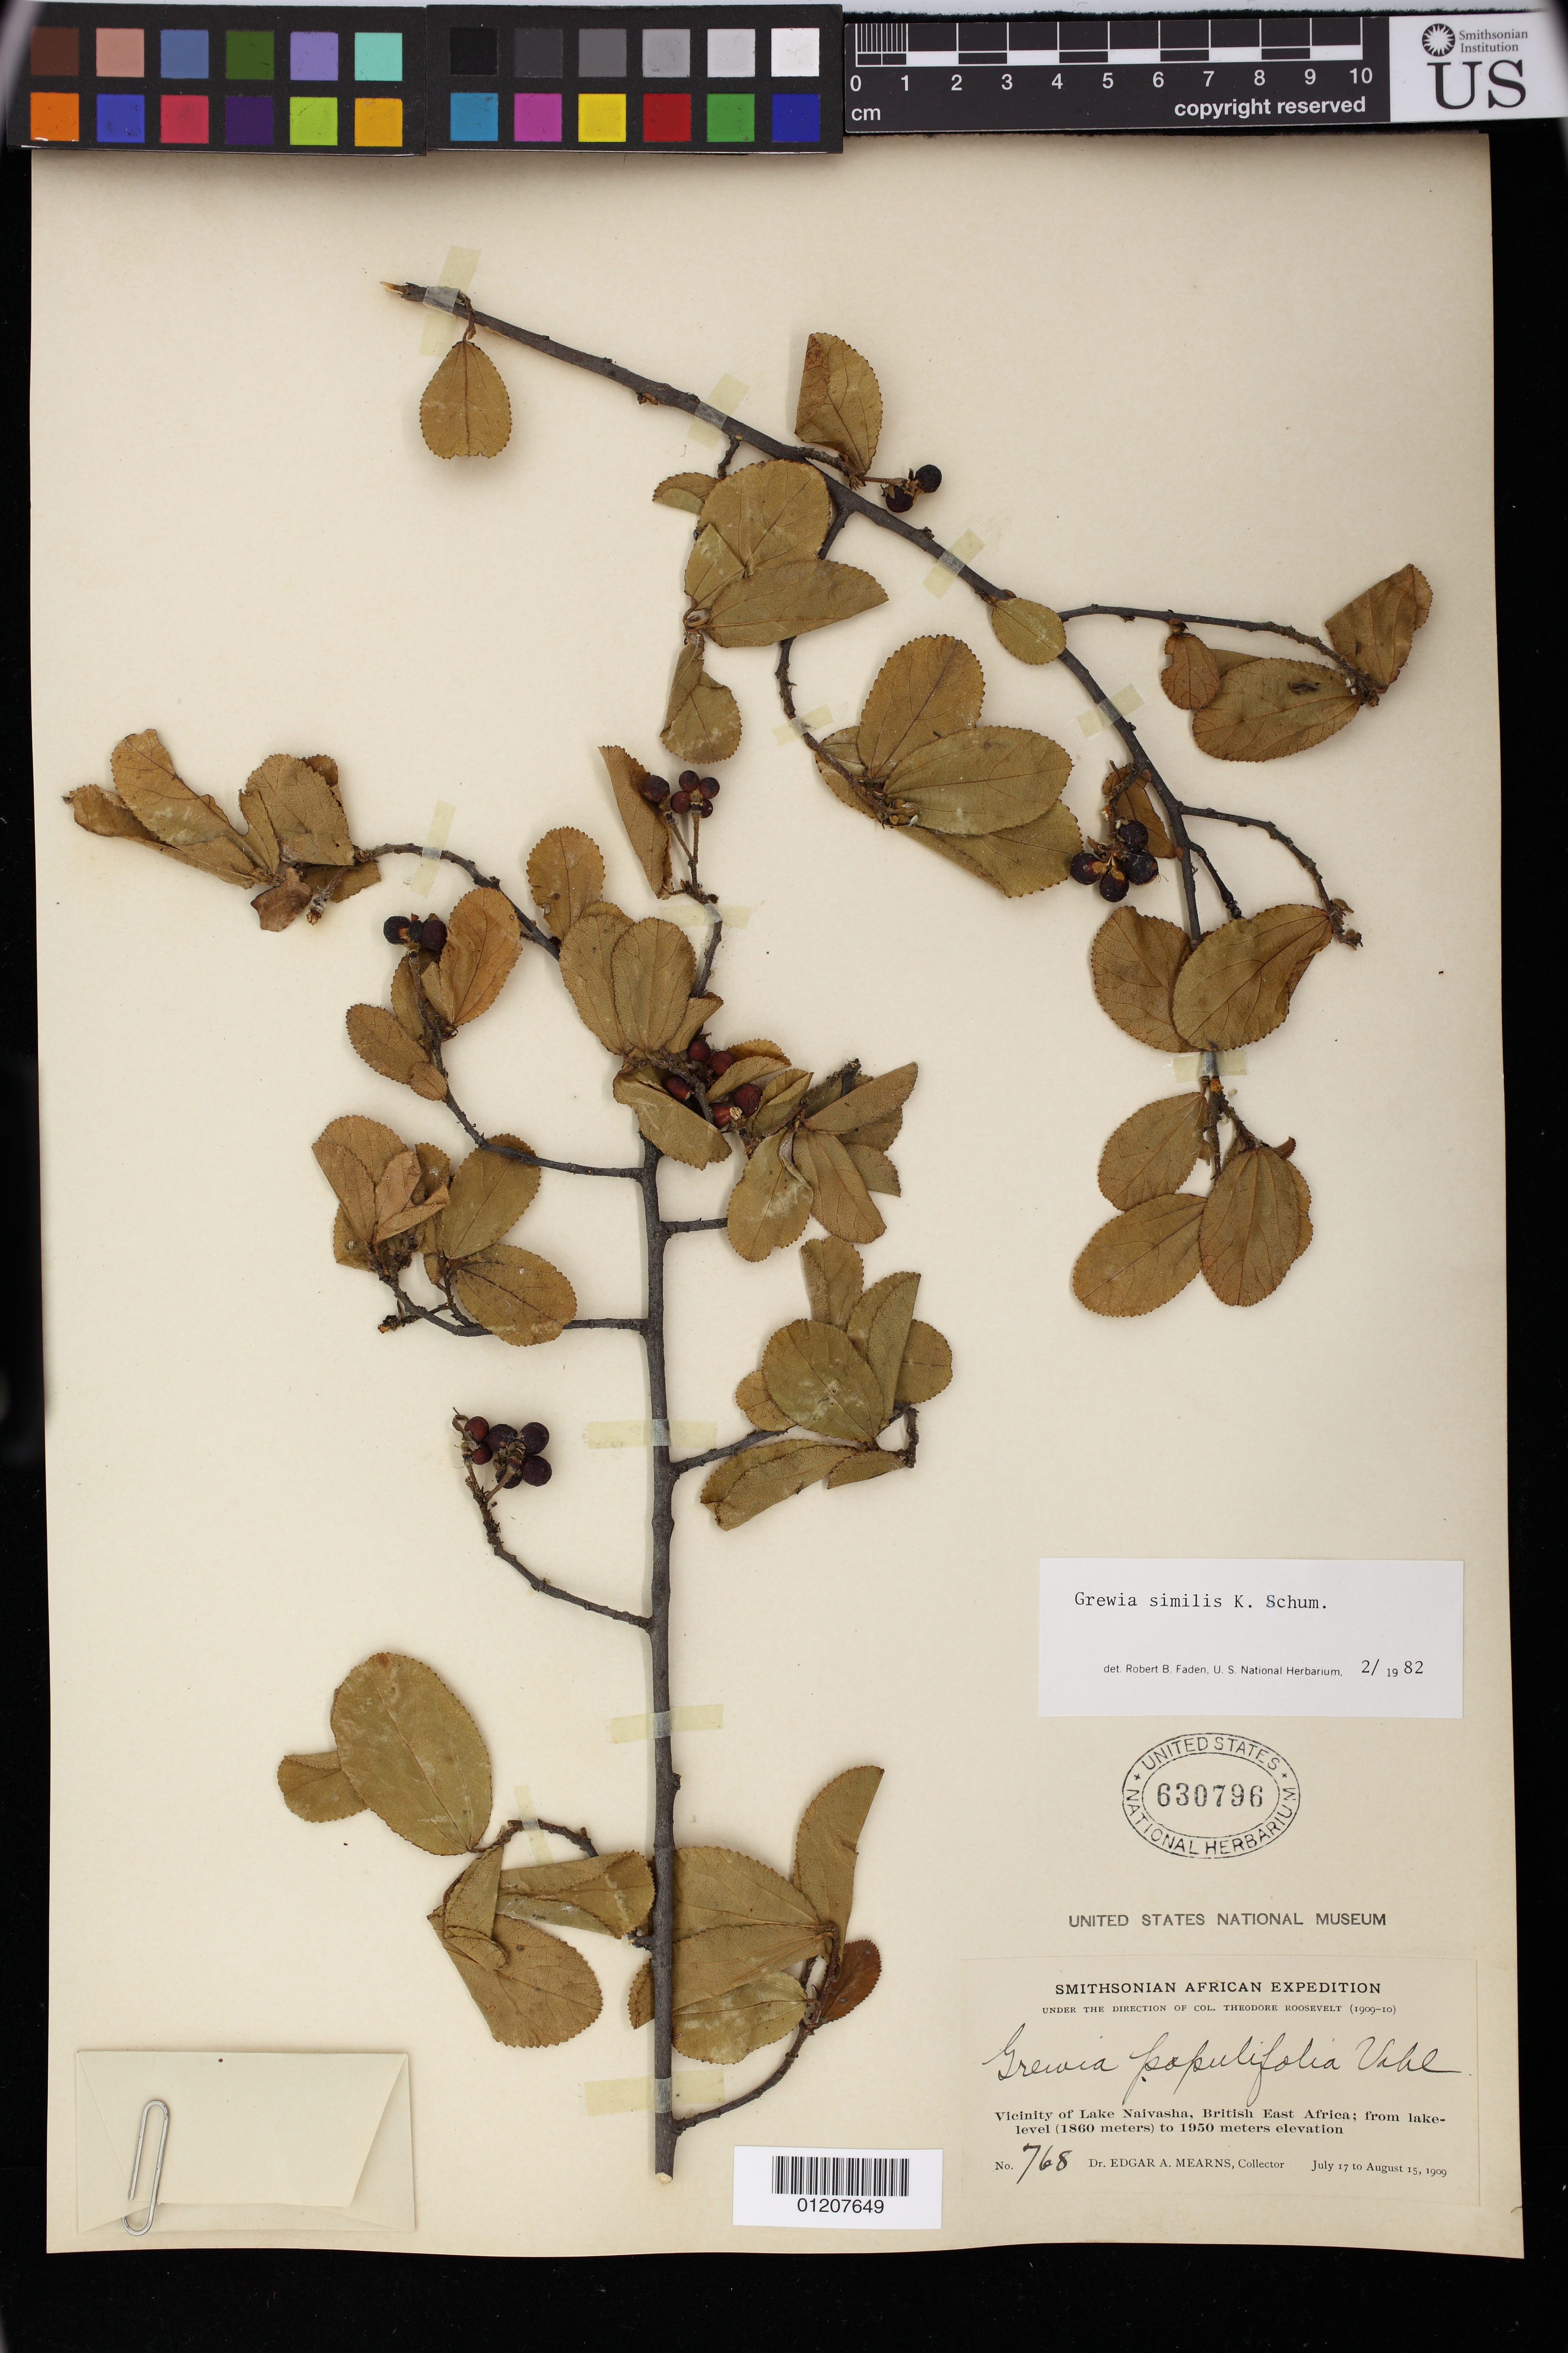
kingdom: Plantae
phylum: Tracheophyta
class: Magnoliopsida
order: Malvales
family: Malvaceae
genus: Grewia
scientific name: Grewia similis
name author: K. Schum.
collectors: E. A. Mearns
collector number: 768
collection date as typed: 17 Jul 1909 to 15 Aug 1909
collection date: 1909-07-17/1909-08-15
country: Kenya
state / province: Nakuru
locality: Vicinity of Lake Naivasha, British East Africa.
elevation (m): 1860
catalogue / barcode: US 630796